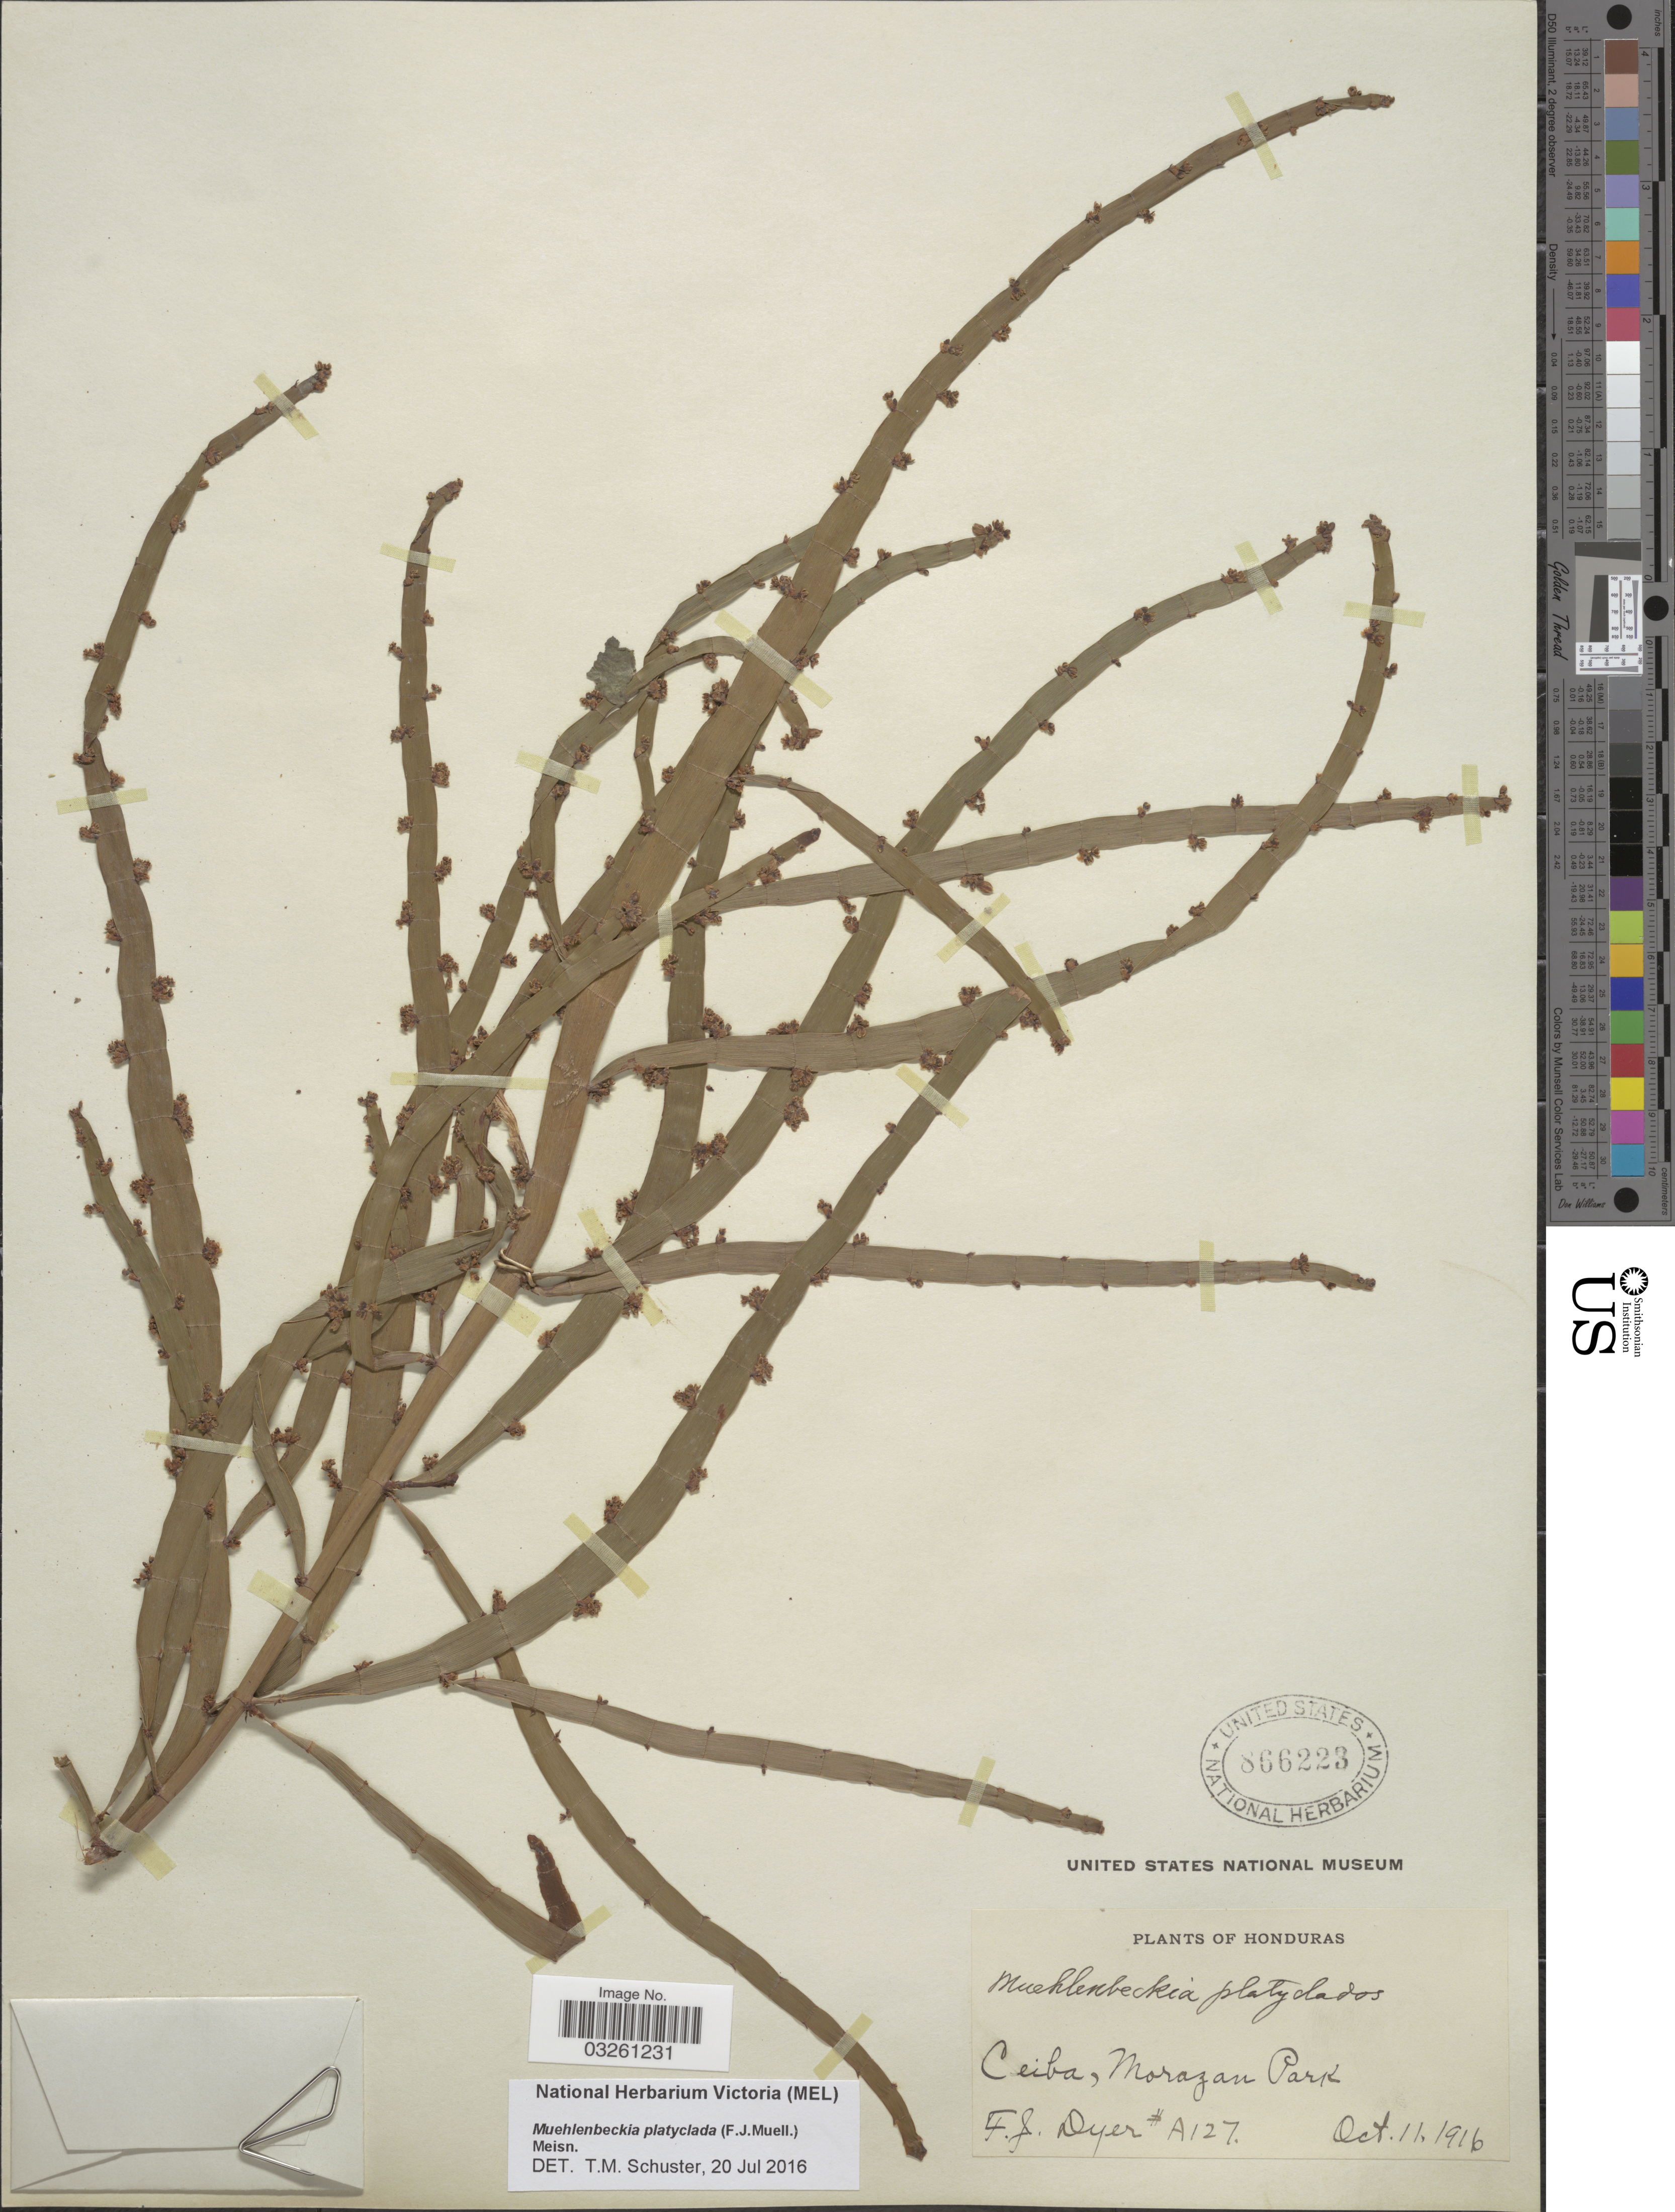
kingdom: Plantae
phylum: Tracheophyta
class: Magnoliopsida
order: Caryophyllales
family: Polygonaceae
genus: Muehlenbeckia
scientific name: Muehlenbeckia platyclada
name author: (F. Muell.) Meisn.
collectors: F. J. Dyer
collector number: A127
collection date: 1916-10-11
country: Honduras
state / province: Fco. Morazán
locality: Ceiba, Morazan Park.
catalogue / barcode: US 866223